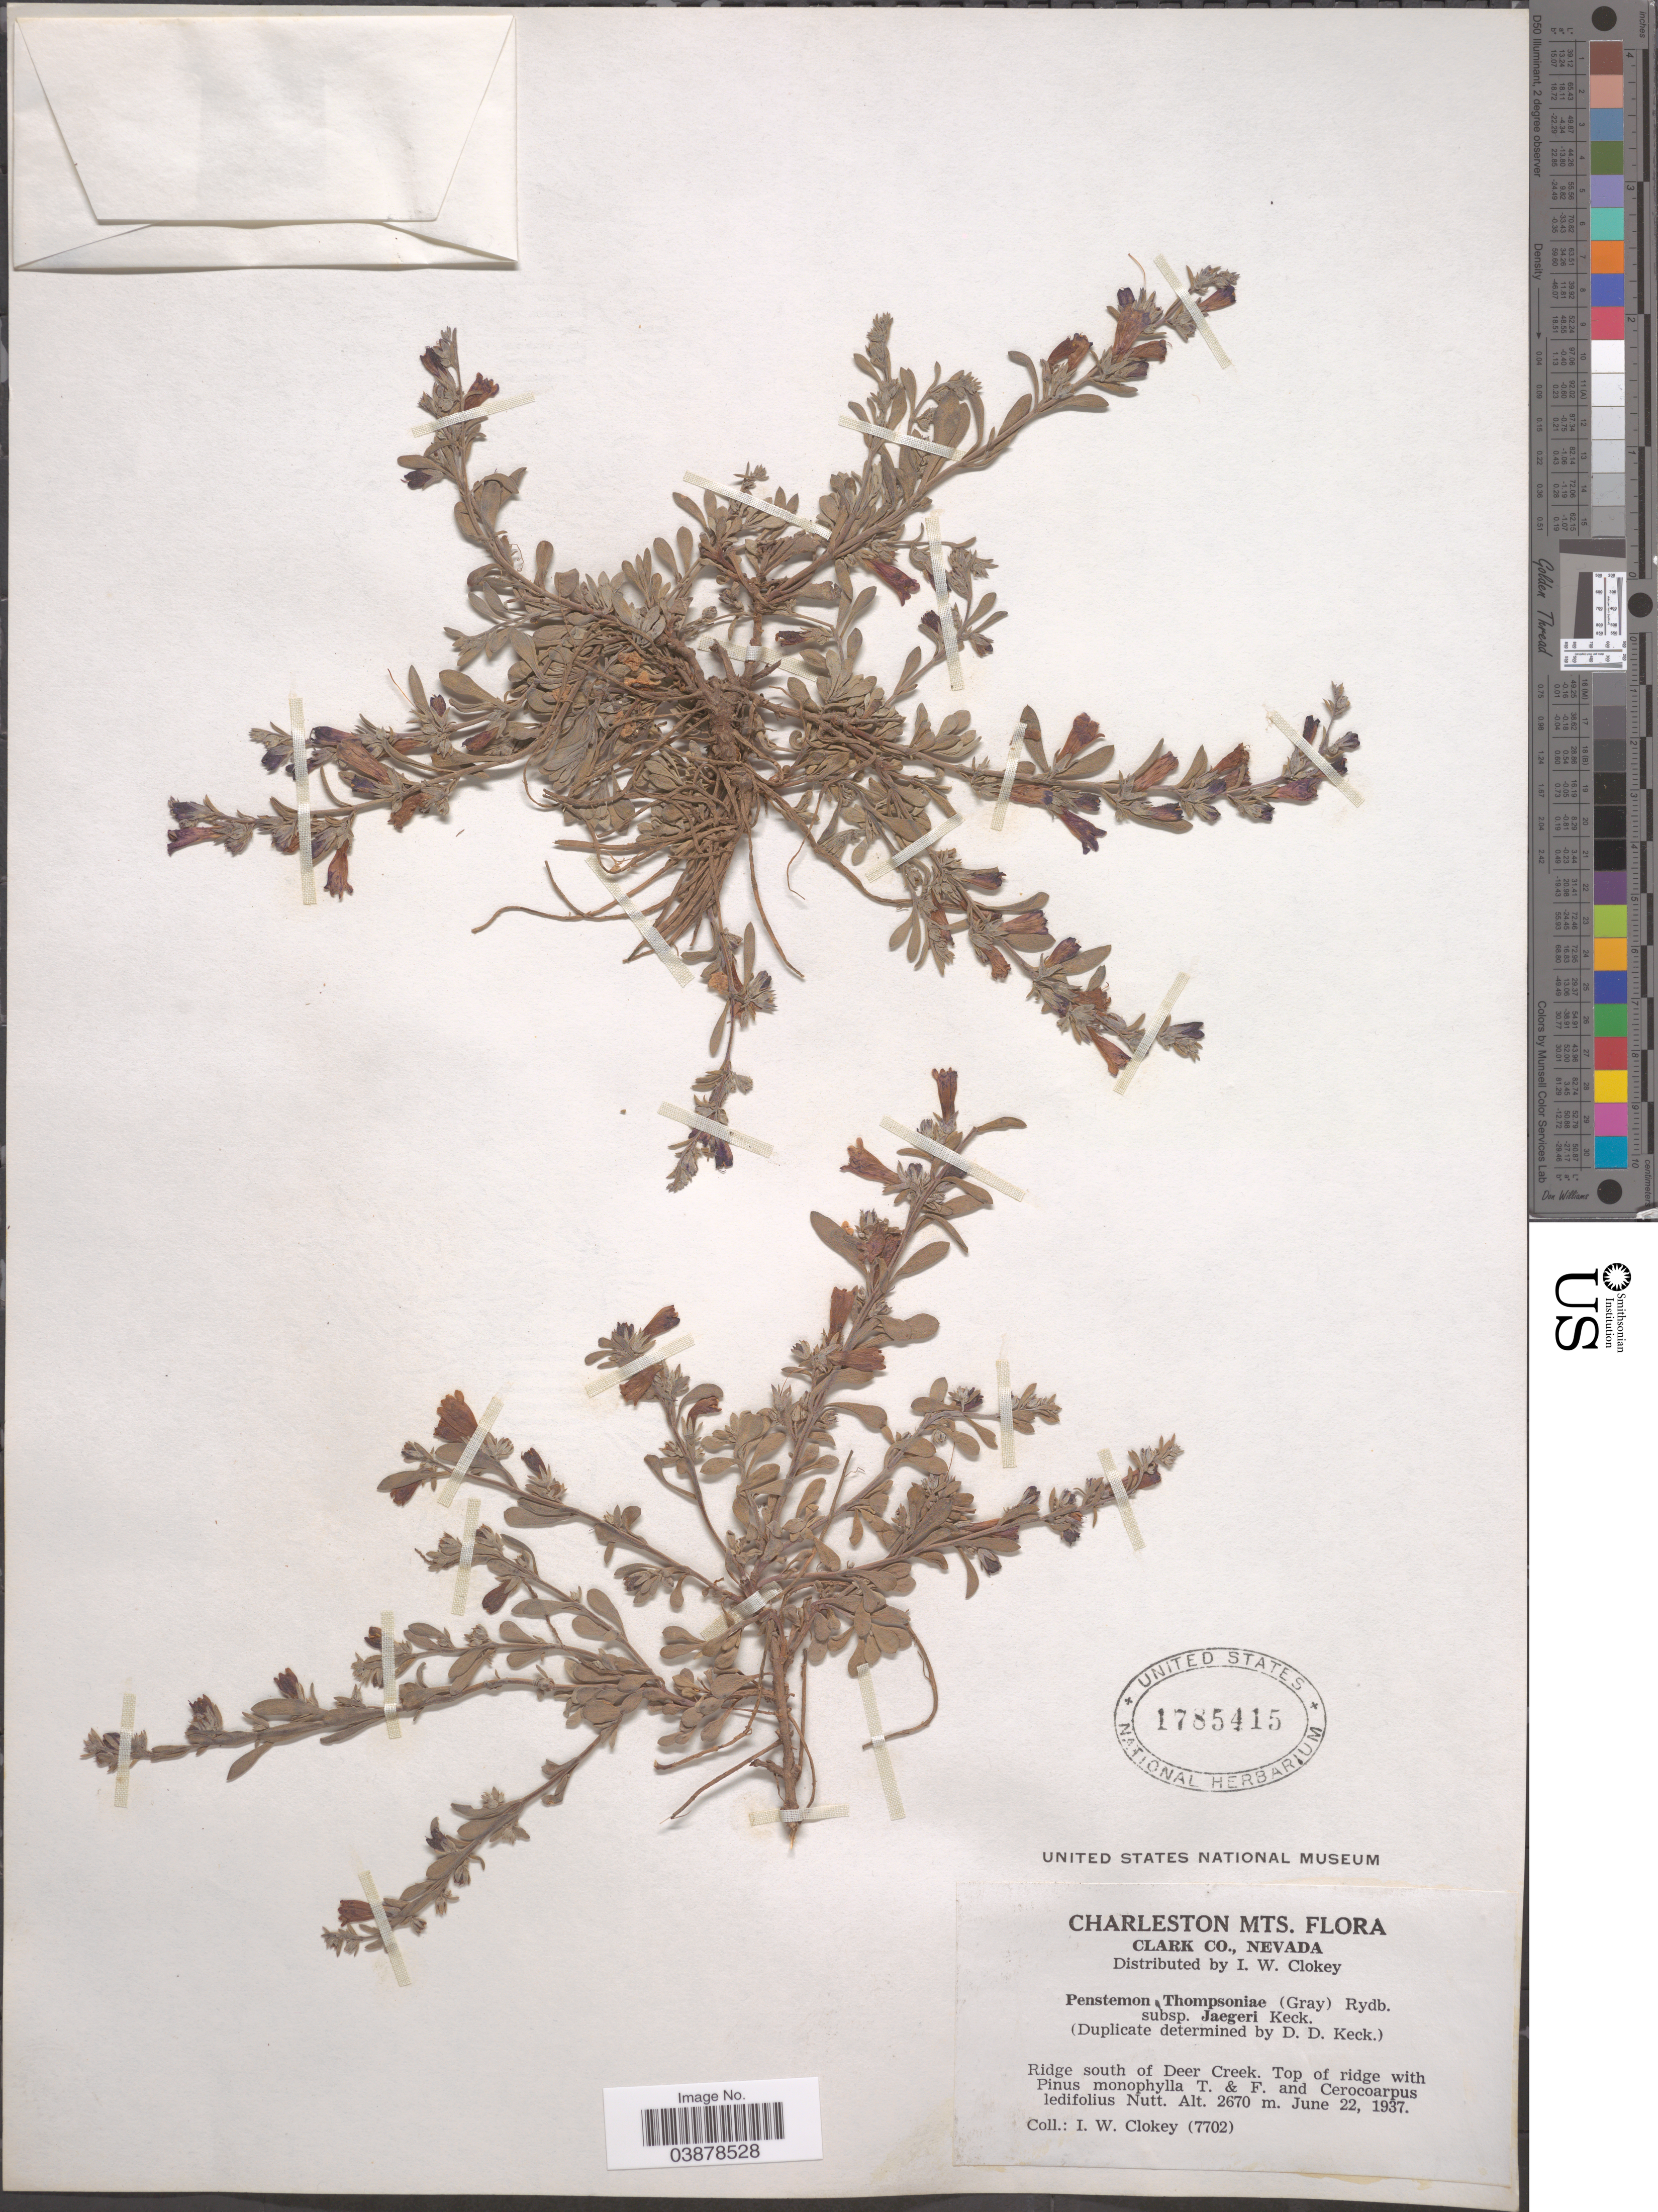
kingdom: Plantae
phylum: Tracheophyta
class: Magnoliopsida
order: Lamiales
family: Plantaginaceae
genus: Penstemon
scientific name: Penstemon thompsonaie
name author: (A. Gray) Rydb.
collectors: I. W. Clokey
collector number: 7702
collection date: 1937-06-22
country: United States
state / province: Nevada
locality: Charleston Mts. Clark Co. Ridge south of Deer Creek. Top of ridge.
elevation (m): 2670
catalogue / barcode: US 1785415